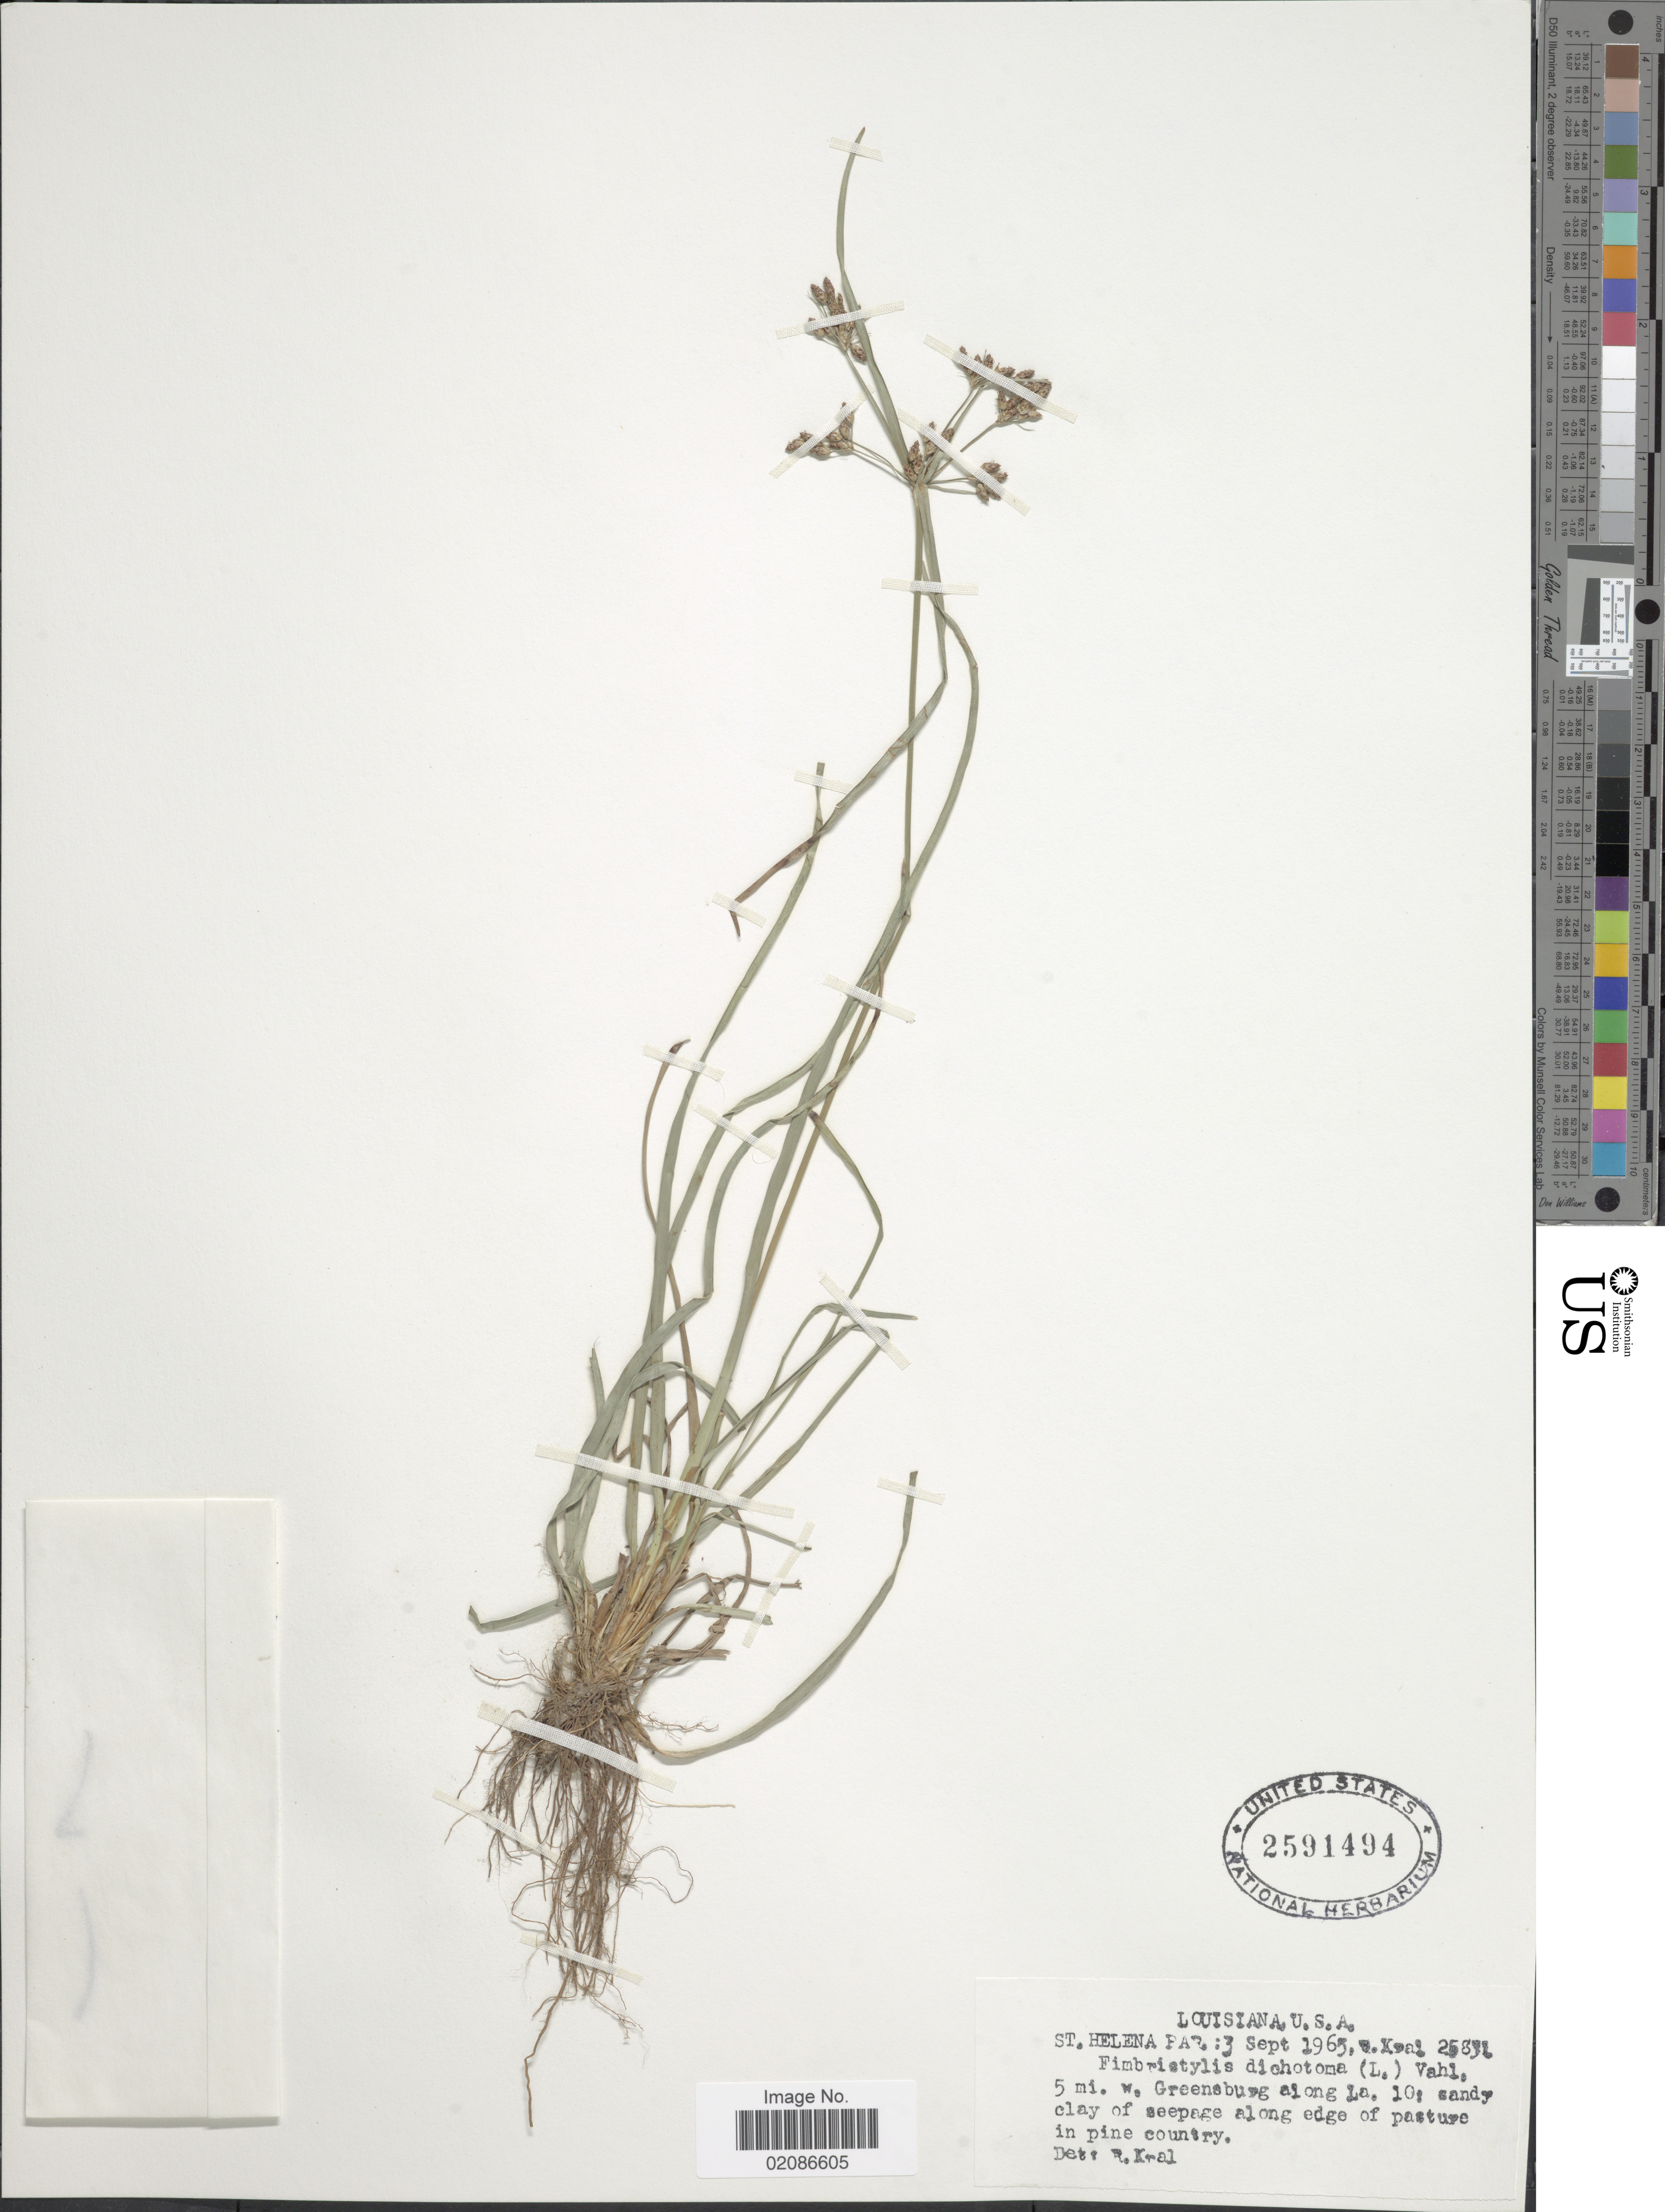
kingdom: Plantae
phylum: Tracheophyta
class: Liliopsida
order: Poales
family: Cyperaceae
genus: Fimbristylis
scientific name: Fimbristylis dichotoma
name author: (L.) Vahl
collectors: R. Kral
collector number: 25831*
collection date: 1965-09-03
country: United States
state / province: Louisiana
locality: U.S.A. St. Helena Par.: 5 mi. w. Greensburg along La. 10; sandy clay of seepage along edge of pasture in pine country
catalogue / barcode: US 2591494